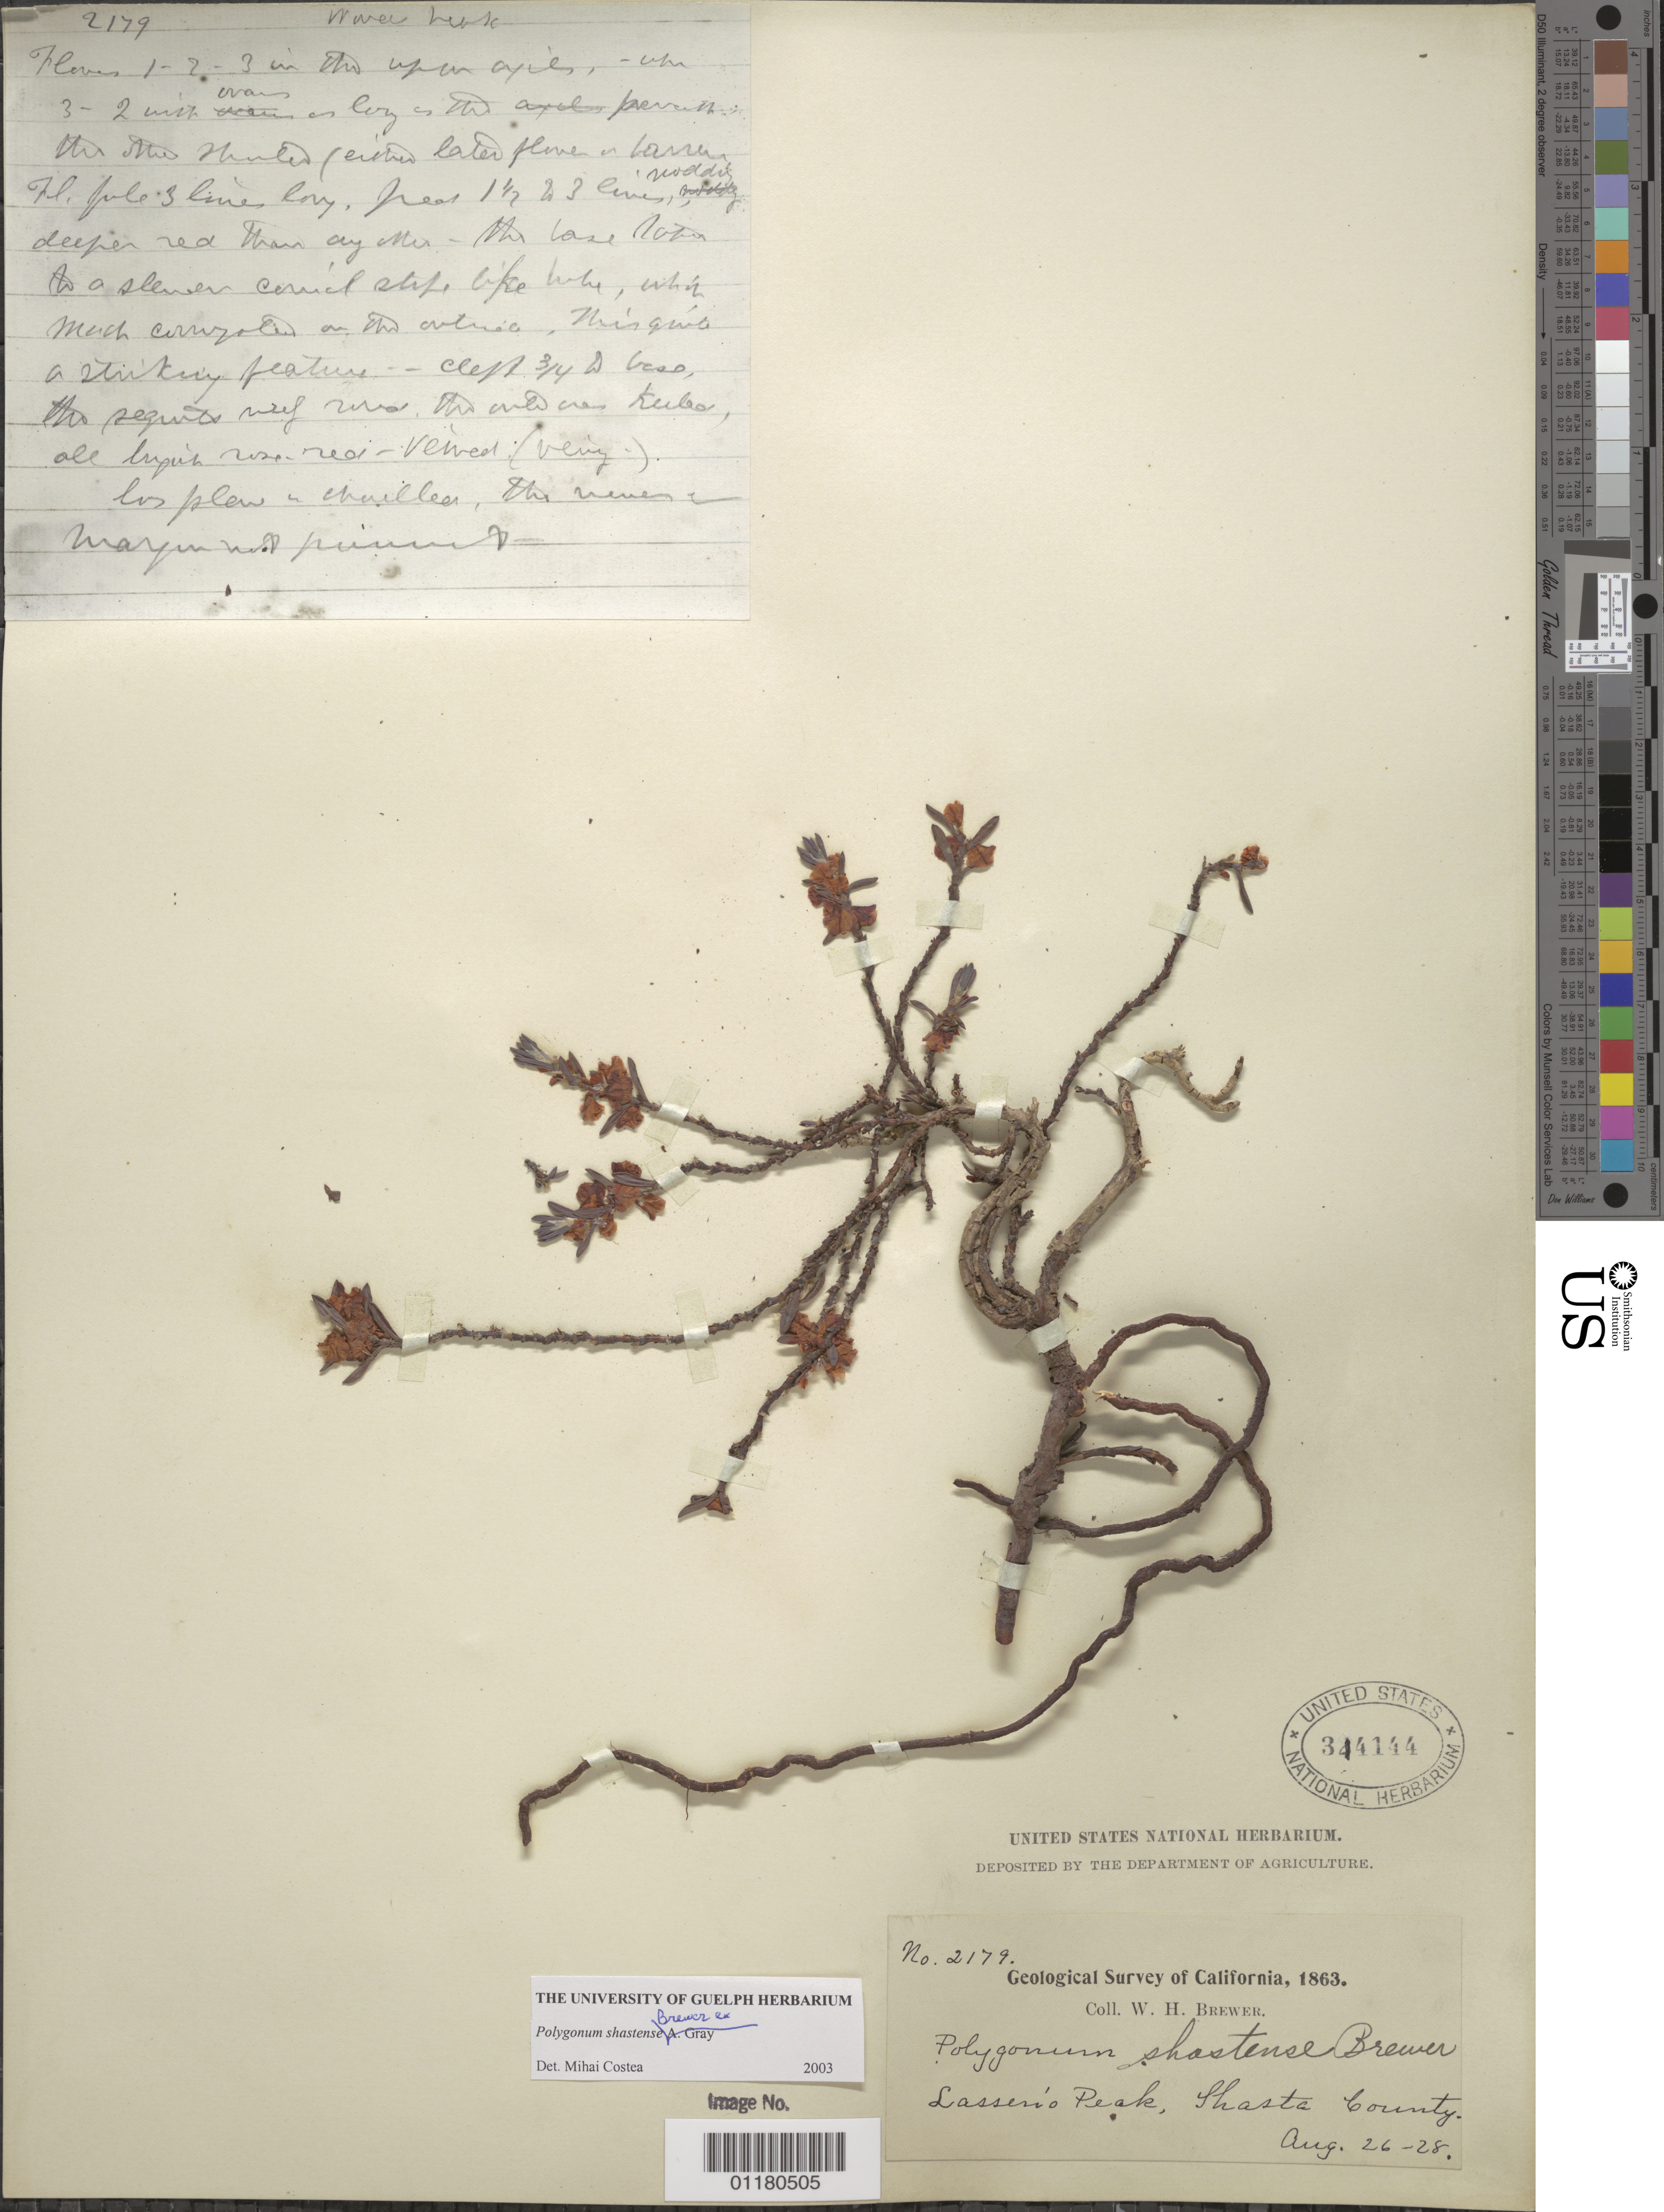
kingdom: Plantae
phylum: Tracheophyta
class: Magnoliopsida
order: Caryophyllales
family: Polygonaceae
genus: Polygonum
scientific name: Polygonum shastense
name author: W.H. Brewer ex A. Gray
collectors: W. H. Brewer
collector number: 2179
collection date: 1863-08-26/1863-08-28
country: United States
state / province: California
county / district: Shasta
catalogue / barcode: US 314144